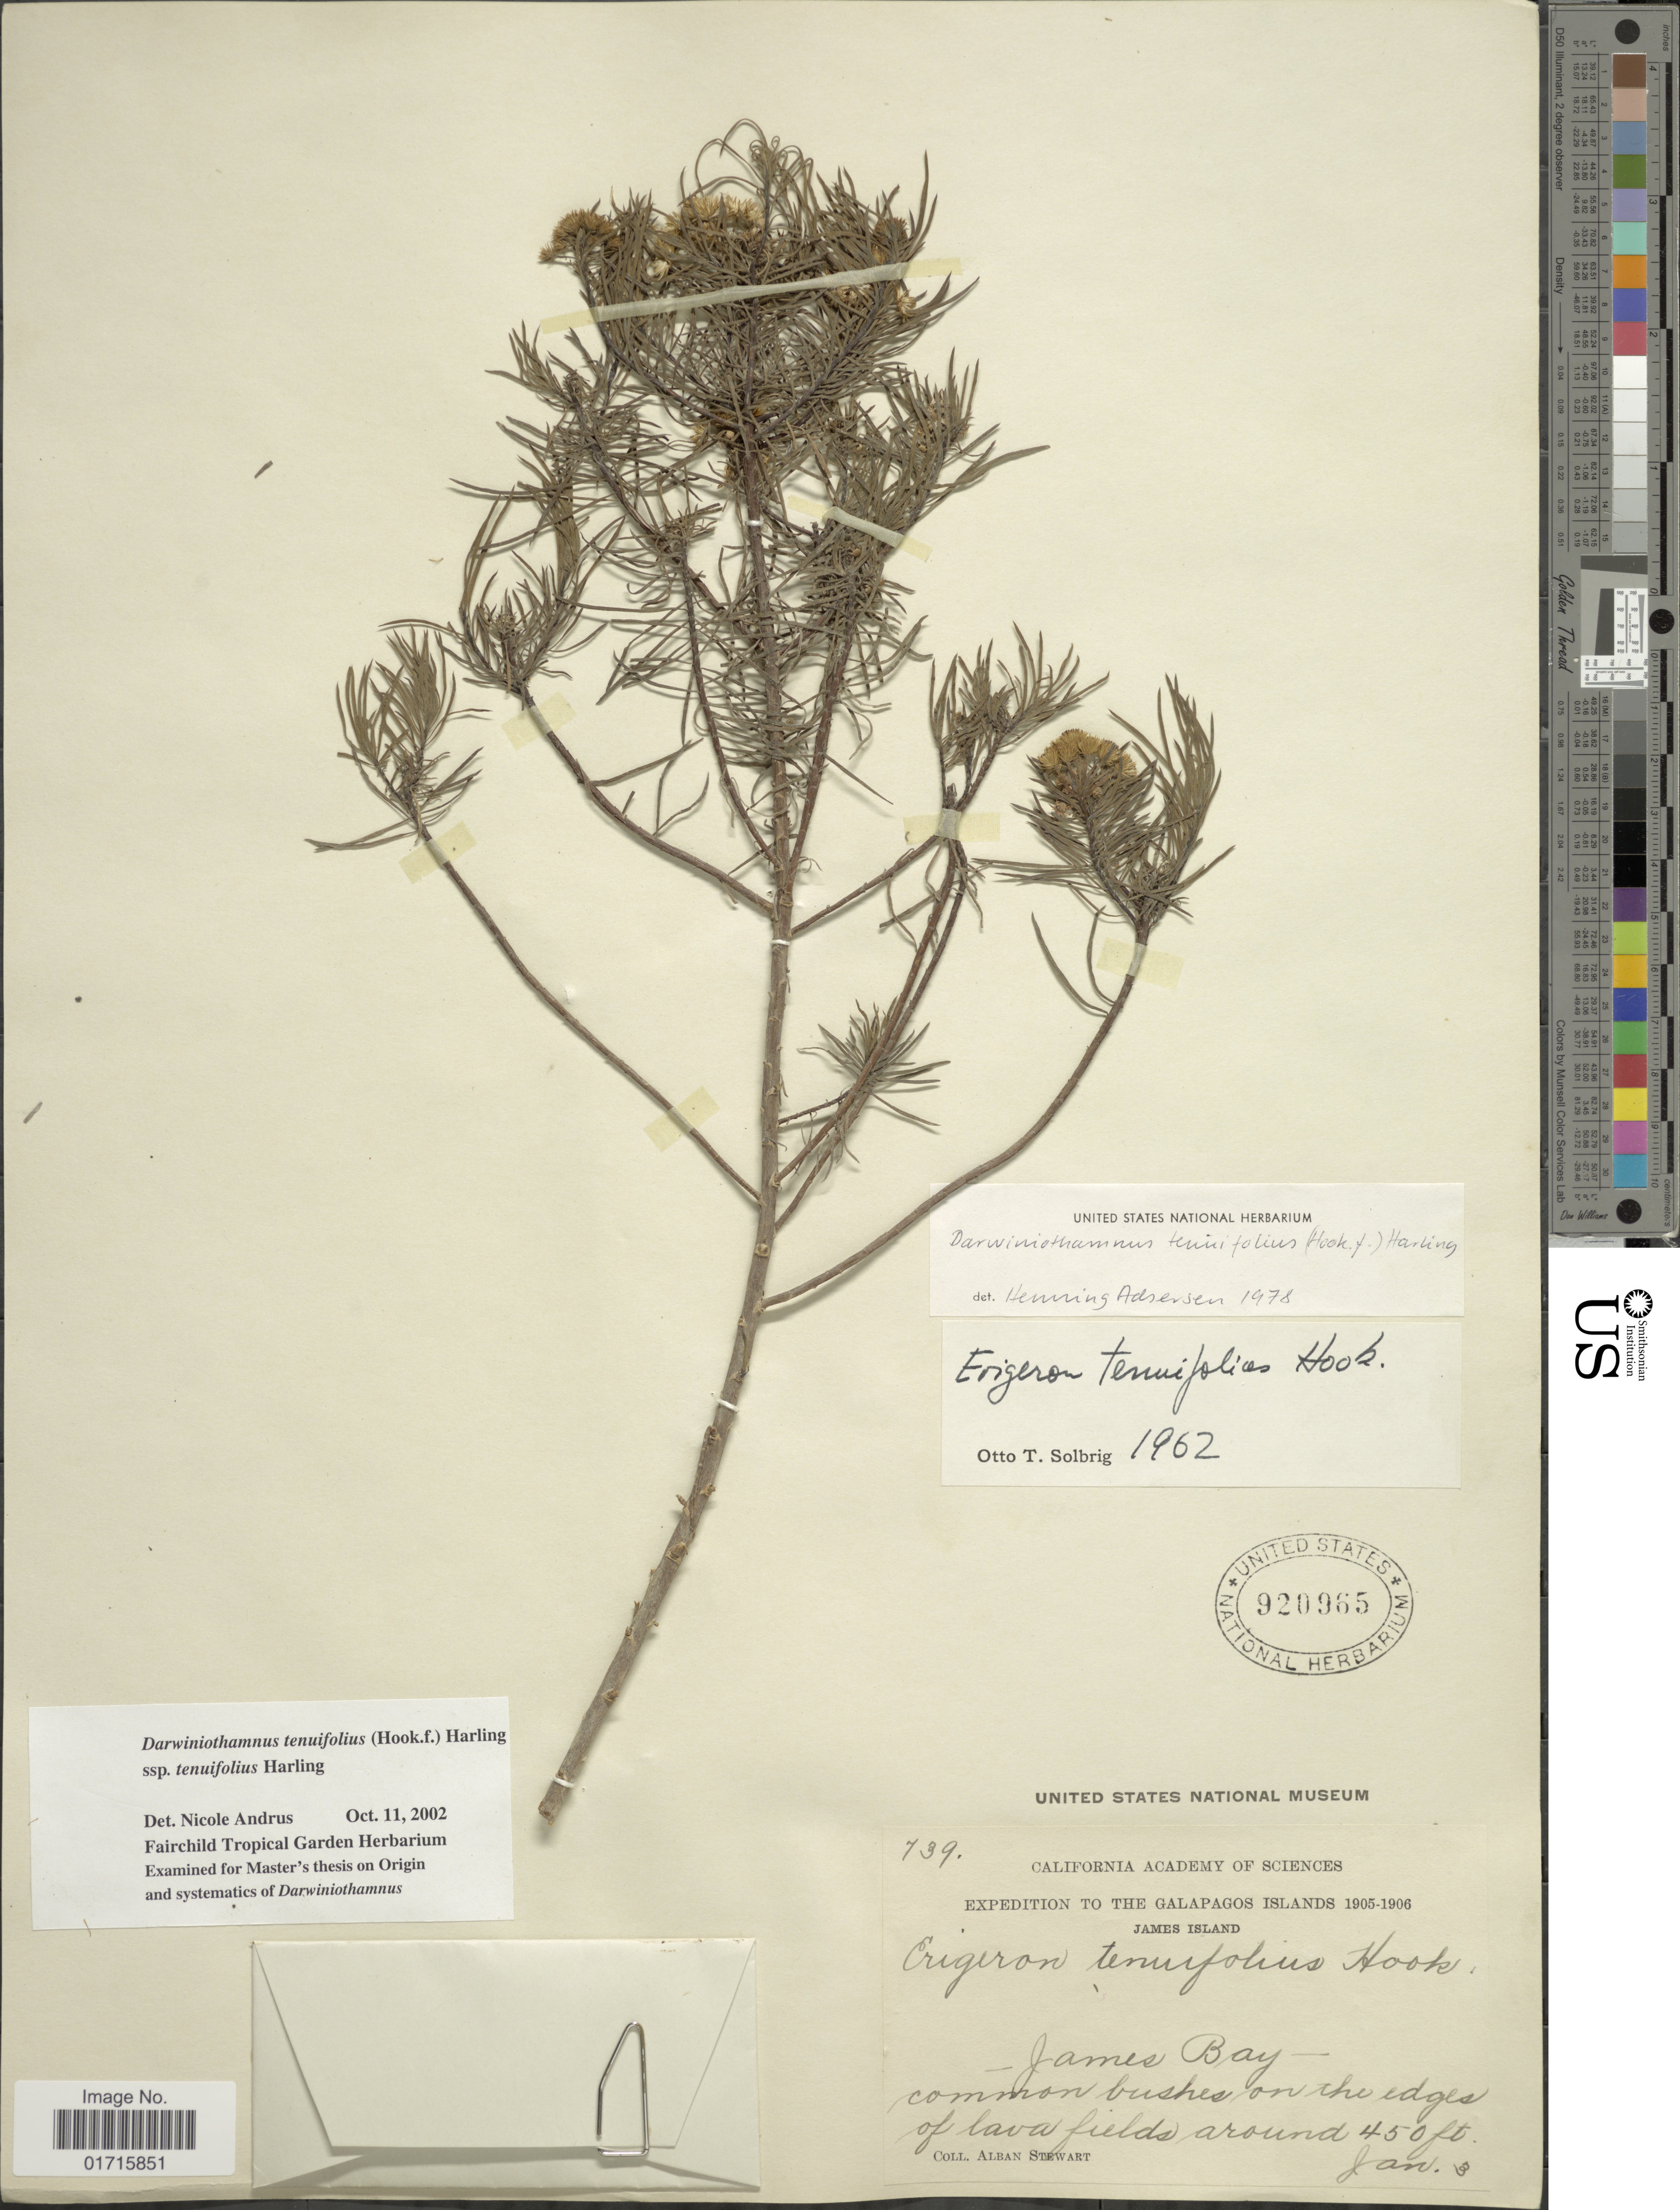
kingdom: Plantae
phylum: Tracheophyta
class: Magnoliopsida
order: Asterales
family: Asteraceae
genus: Darwiniothamnus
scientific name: Darwiniothamnus tenuifolius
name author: (Hook. f.) Harling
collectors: A. Stewart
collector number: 739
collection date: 1905-01-03/1906-01-03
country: Ecuador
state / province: Colón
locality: The Galapagos Islands. James Island. James Bay common bushes on the edges of lava fields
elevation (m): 137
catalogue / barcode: US 920965